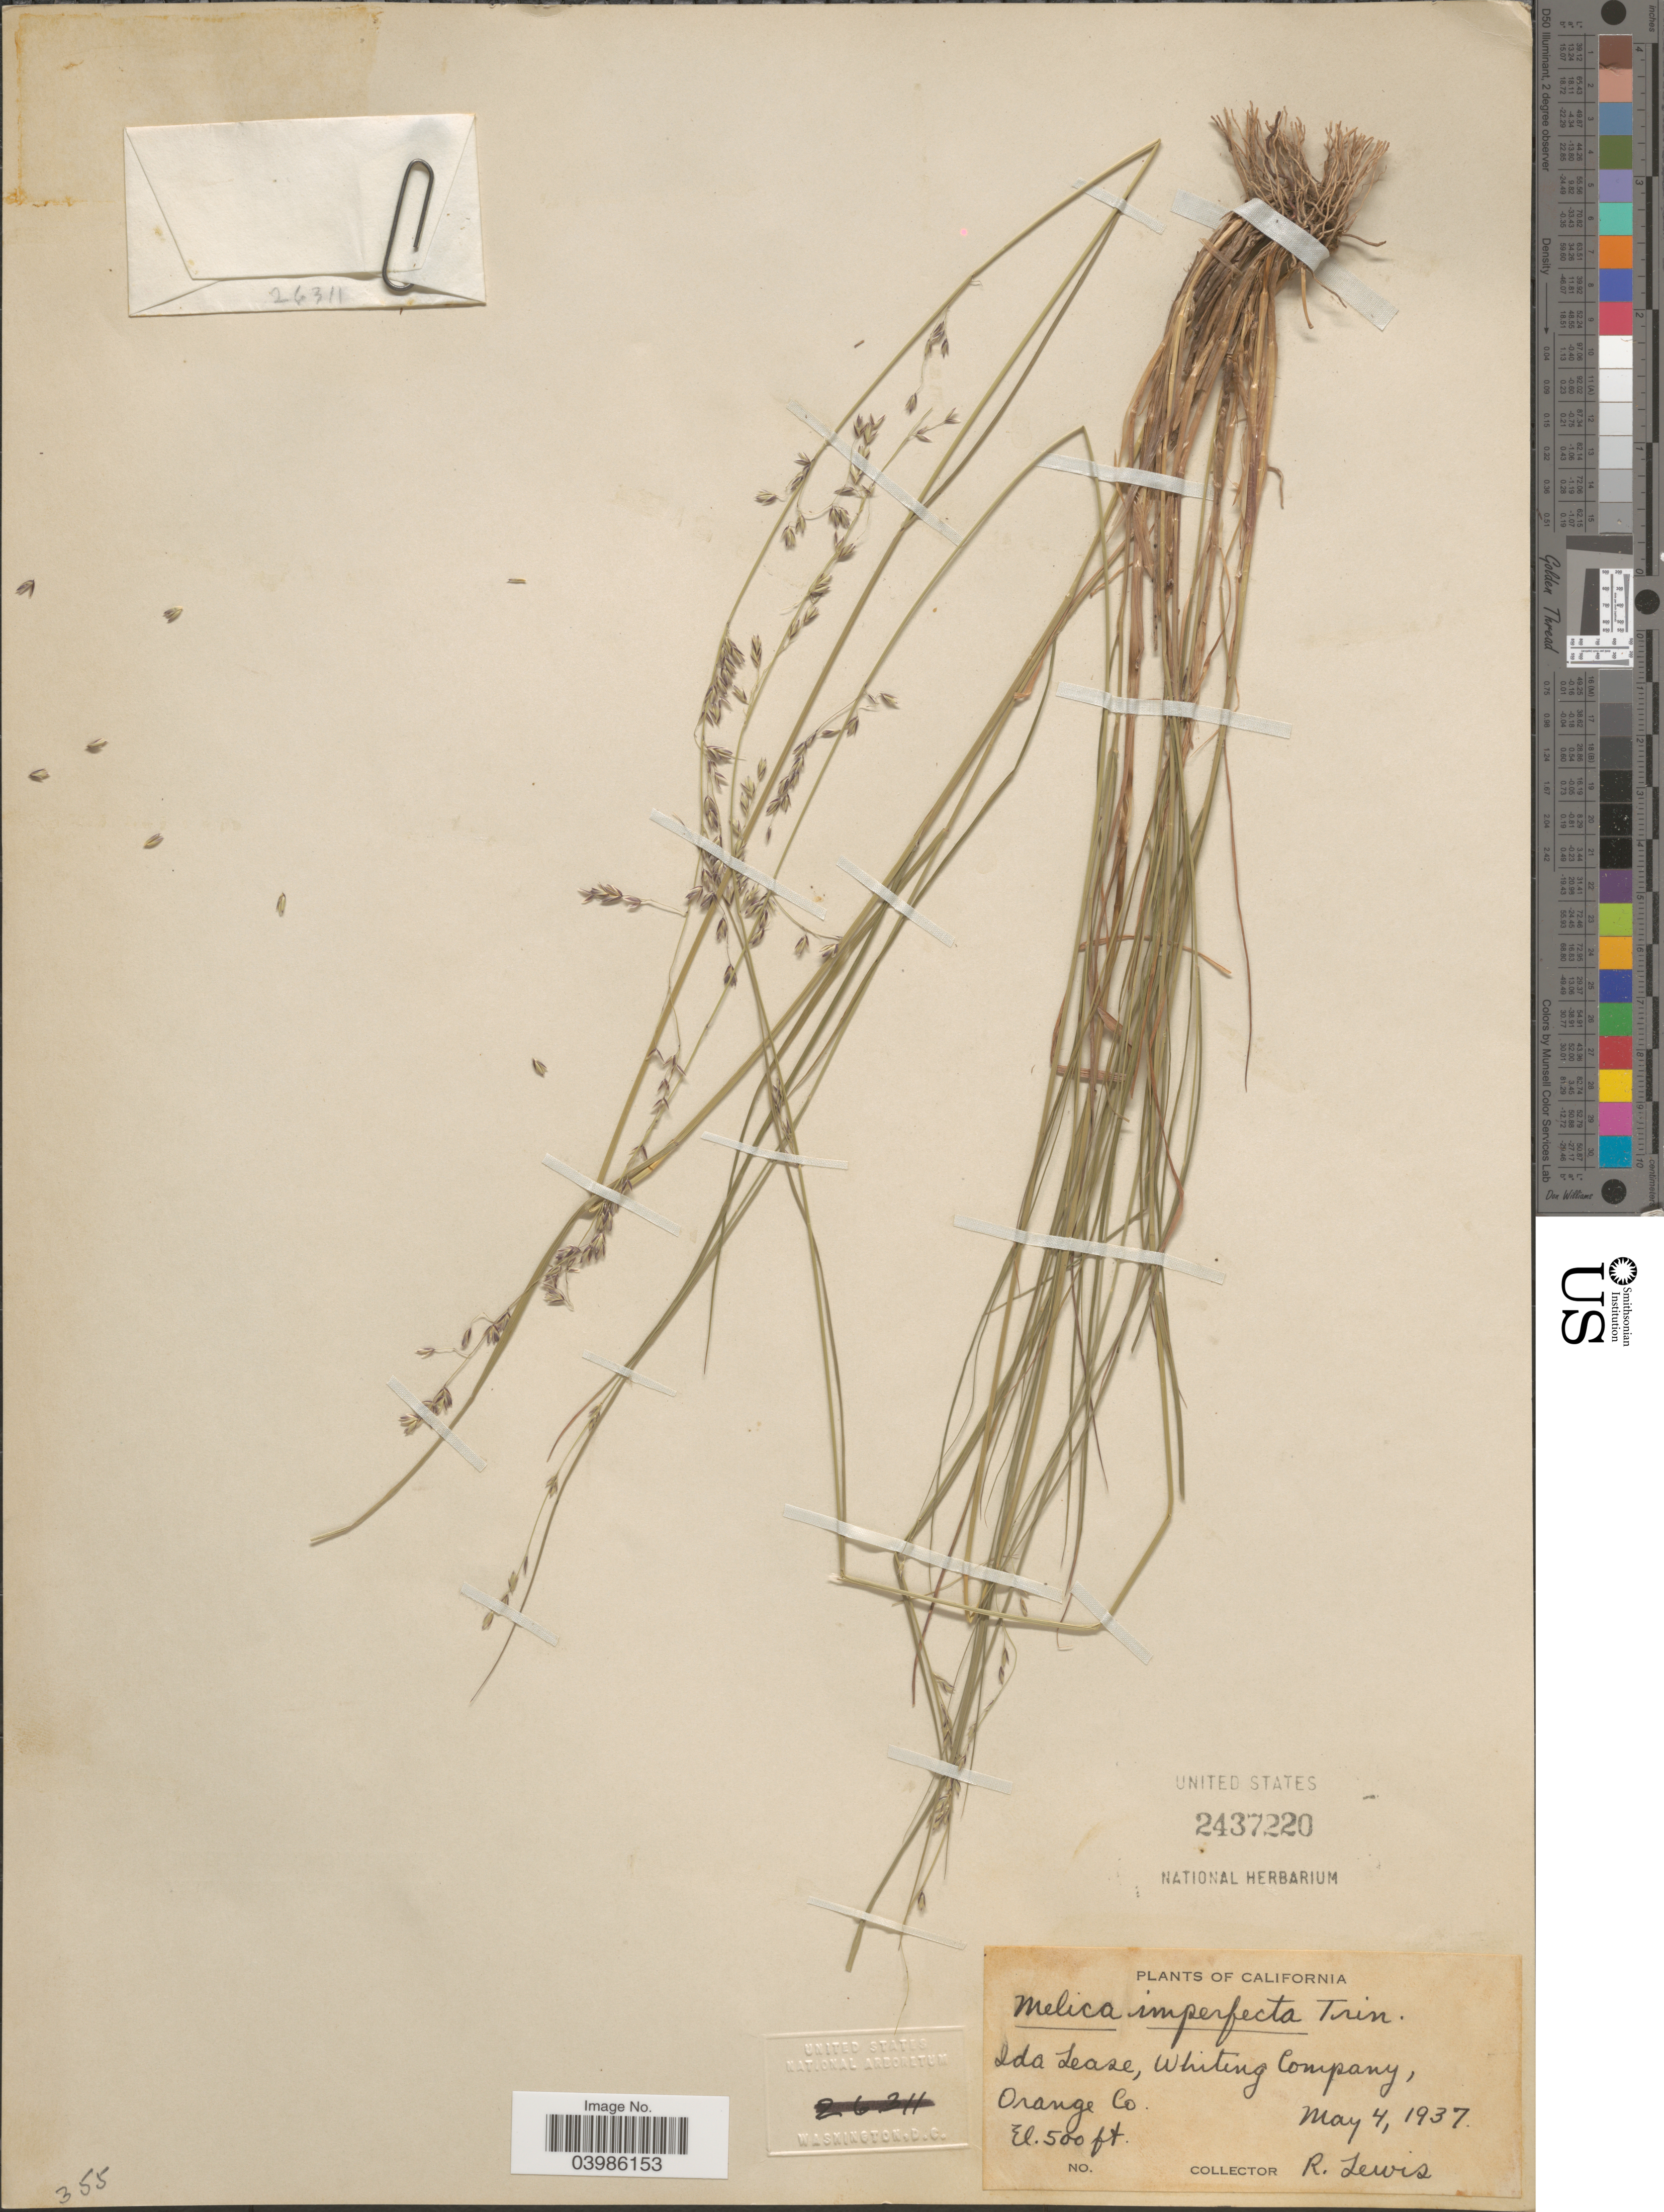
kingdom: Plantae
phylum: Tracheophyta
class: Liliopsida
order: Poales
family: Poaceae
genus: Melica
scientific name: Melica imperfecta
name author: Trin.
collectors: R. Lewis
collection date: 1937-05-04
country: United States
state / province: California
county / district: Orange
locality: Ida Lease, Whiting Company, Orange Co.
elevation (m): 152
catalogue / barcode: US 2437220